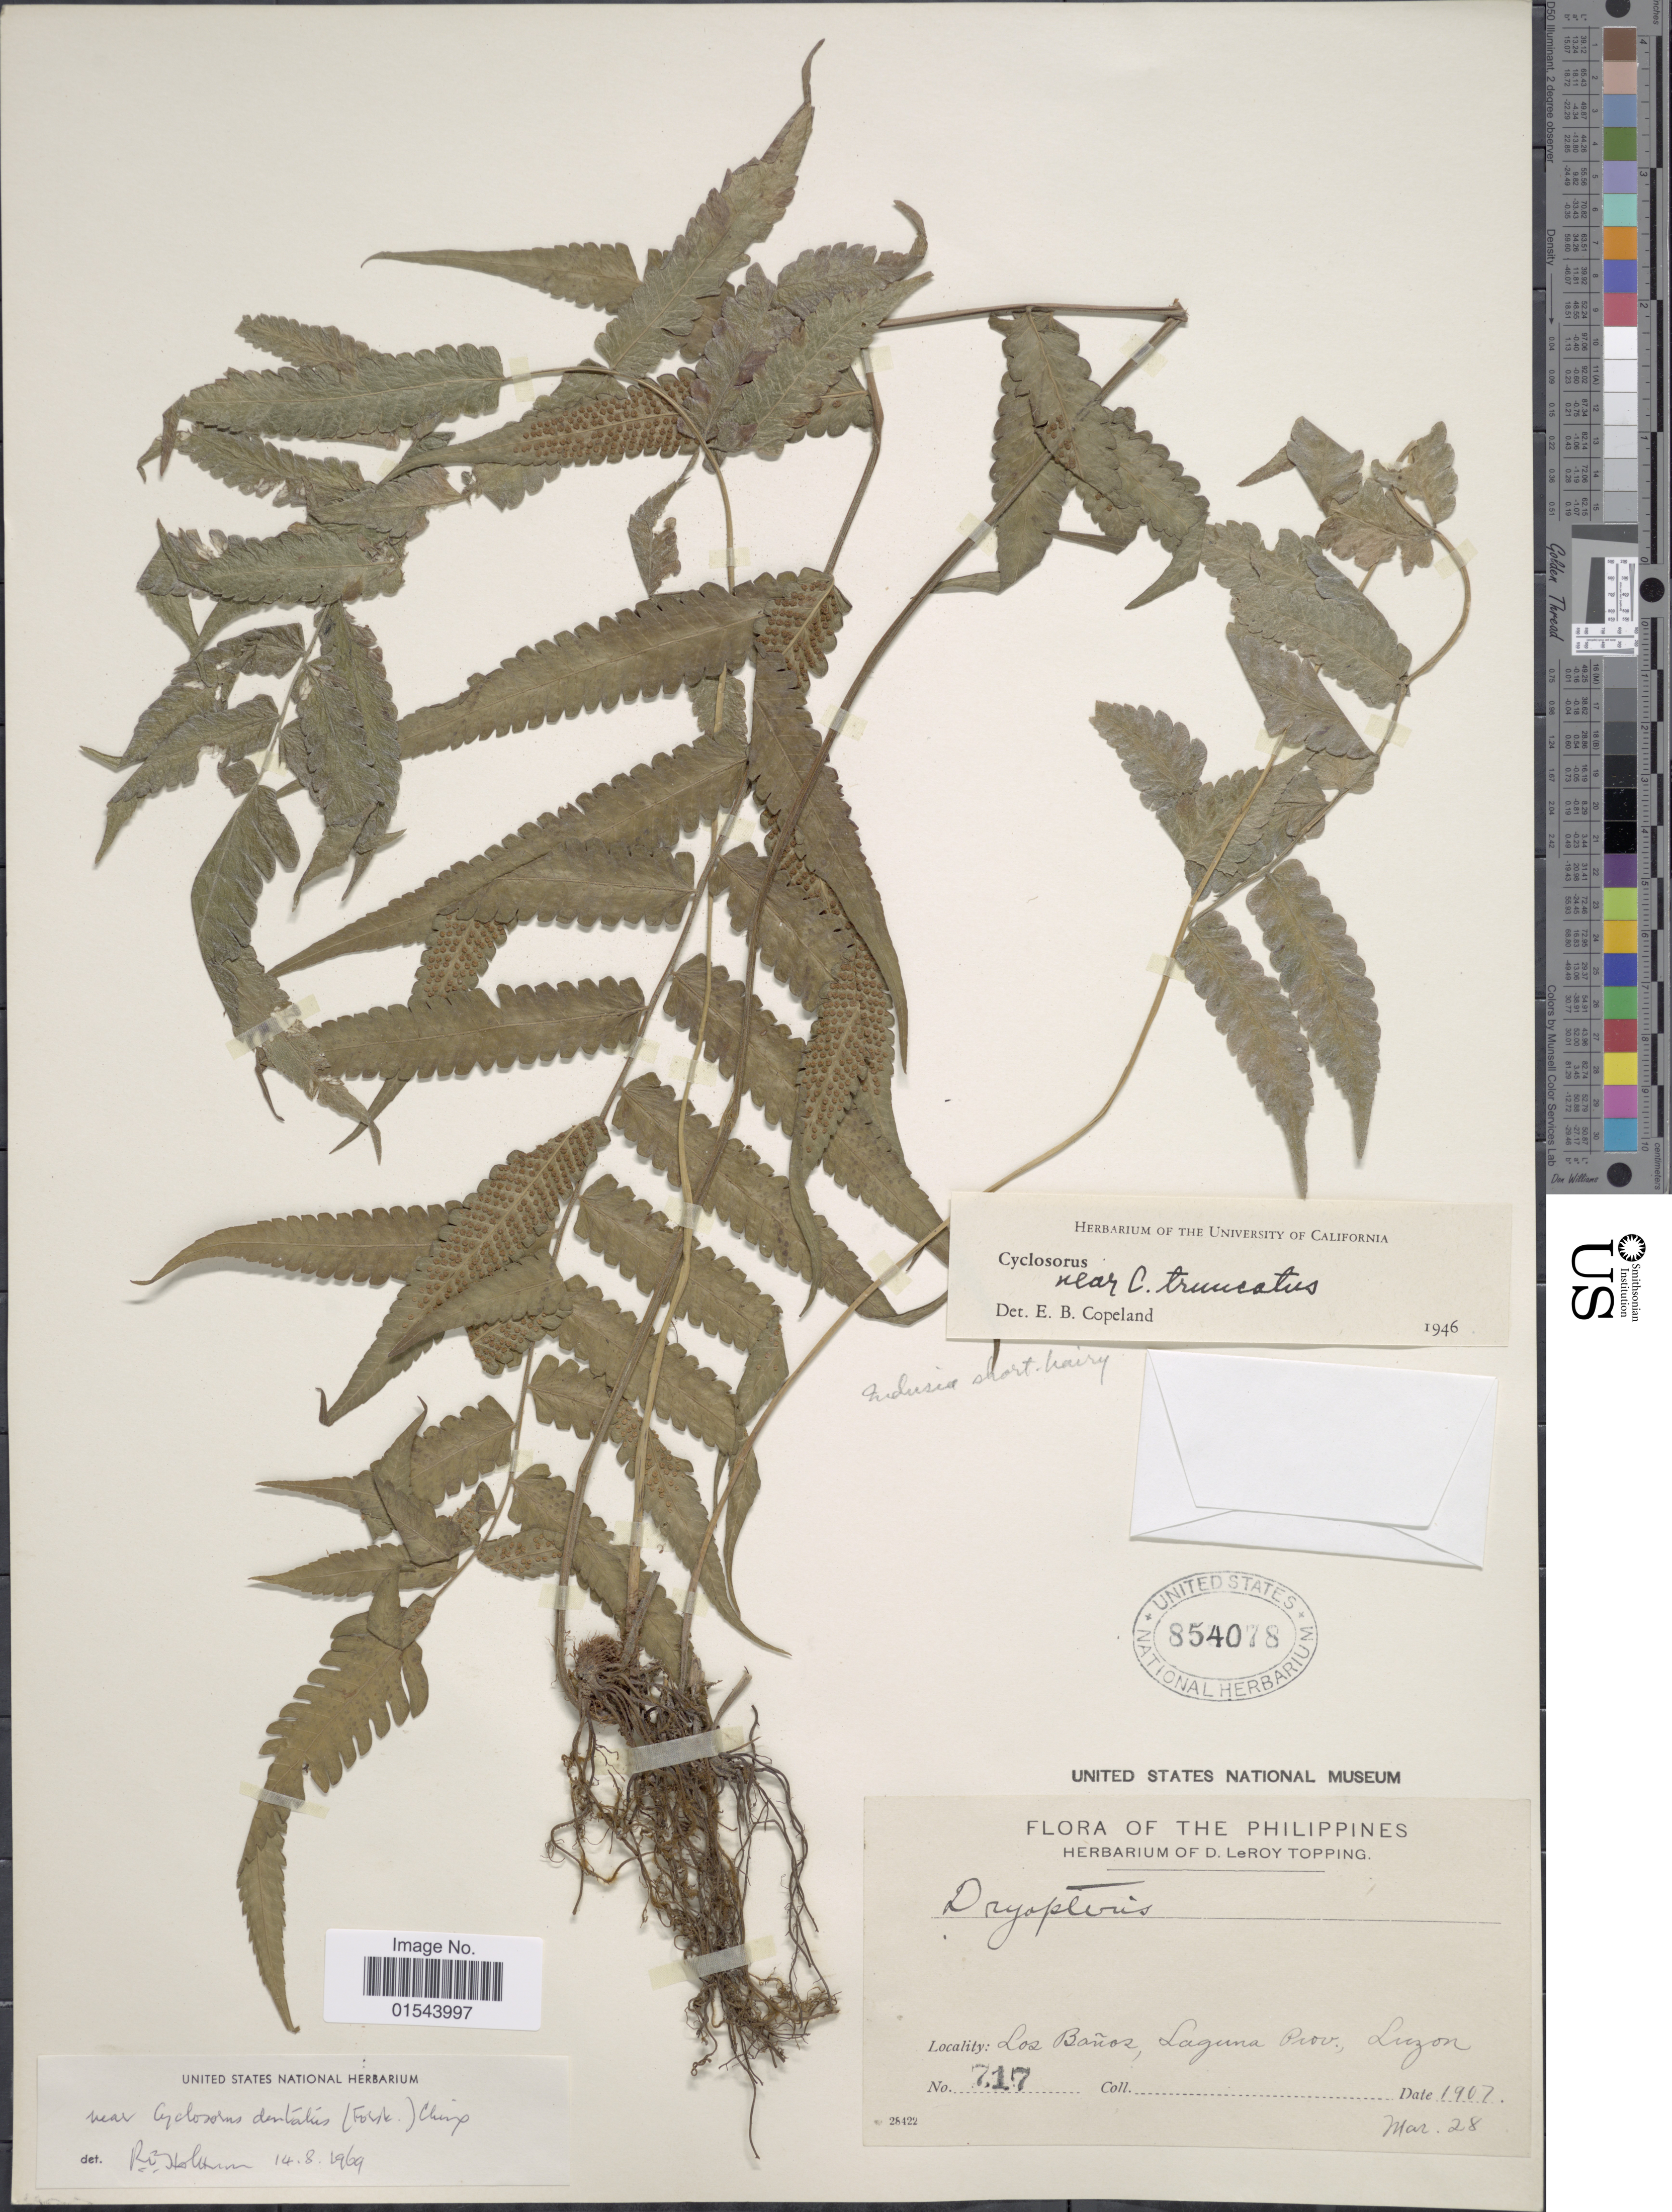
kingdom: Plantae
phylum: Tracheophyta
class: Polypodiopsida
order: Polypodiales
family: Thelypteridaceae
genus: Christella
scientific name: Christella dentata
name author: (Forssk.) Brownsey & Jermy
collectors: ex herb. D. LeRoy Topping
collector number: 717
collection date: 1907-03-28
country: Philippines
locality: Los Baños, laguna prov., Luzon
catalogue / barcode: US 854078